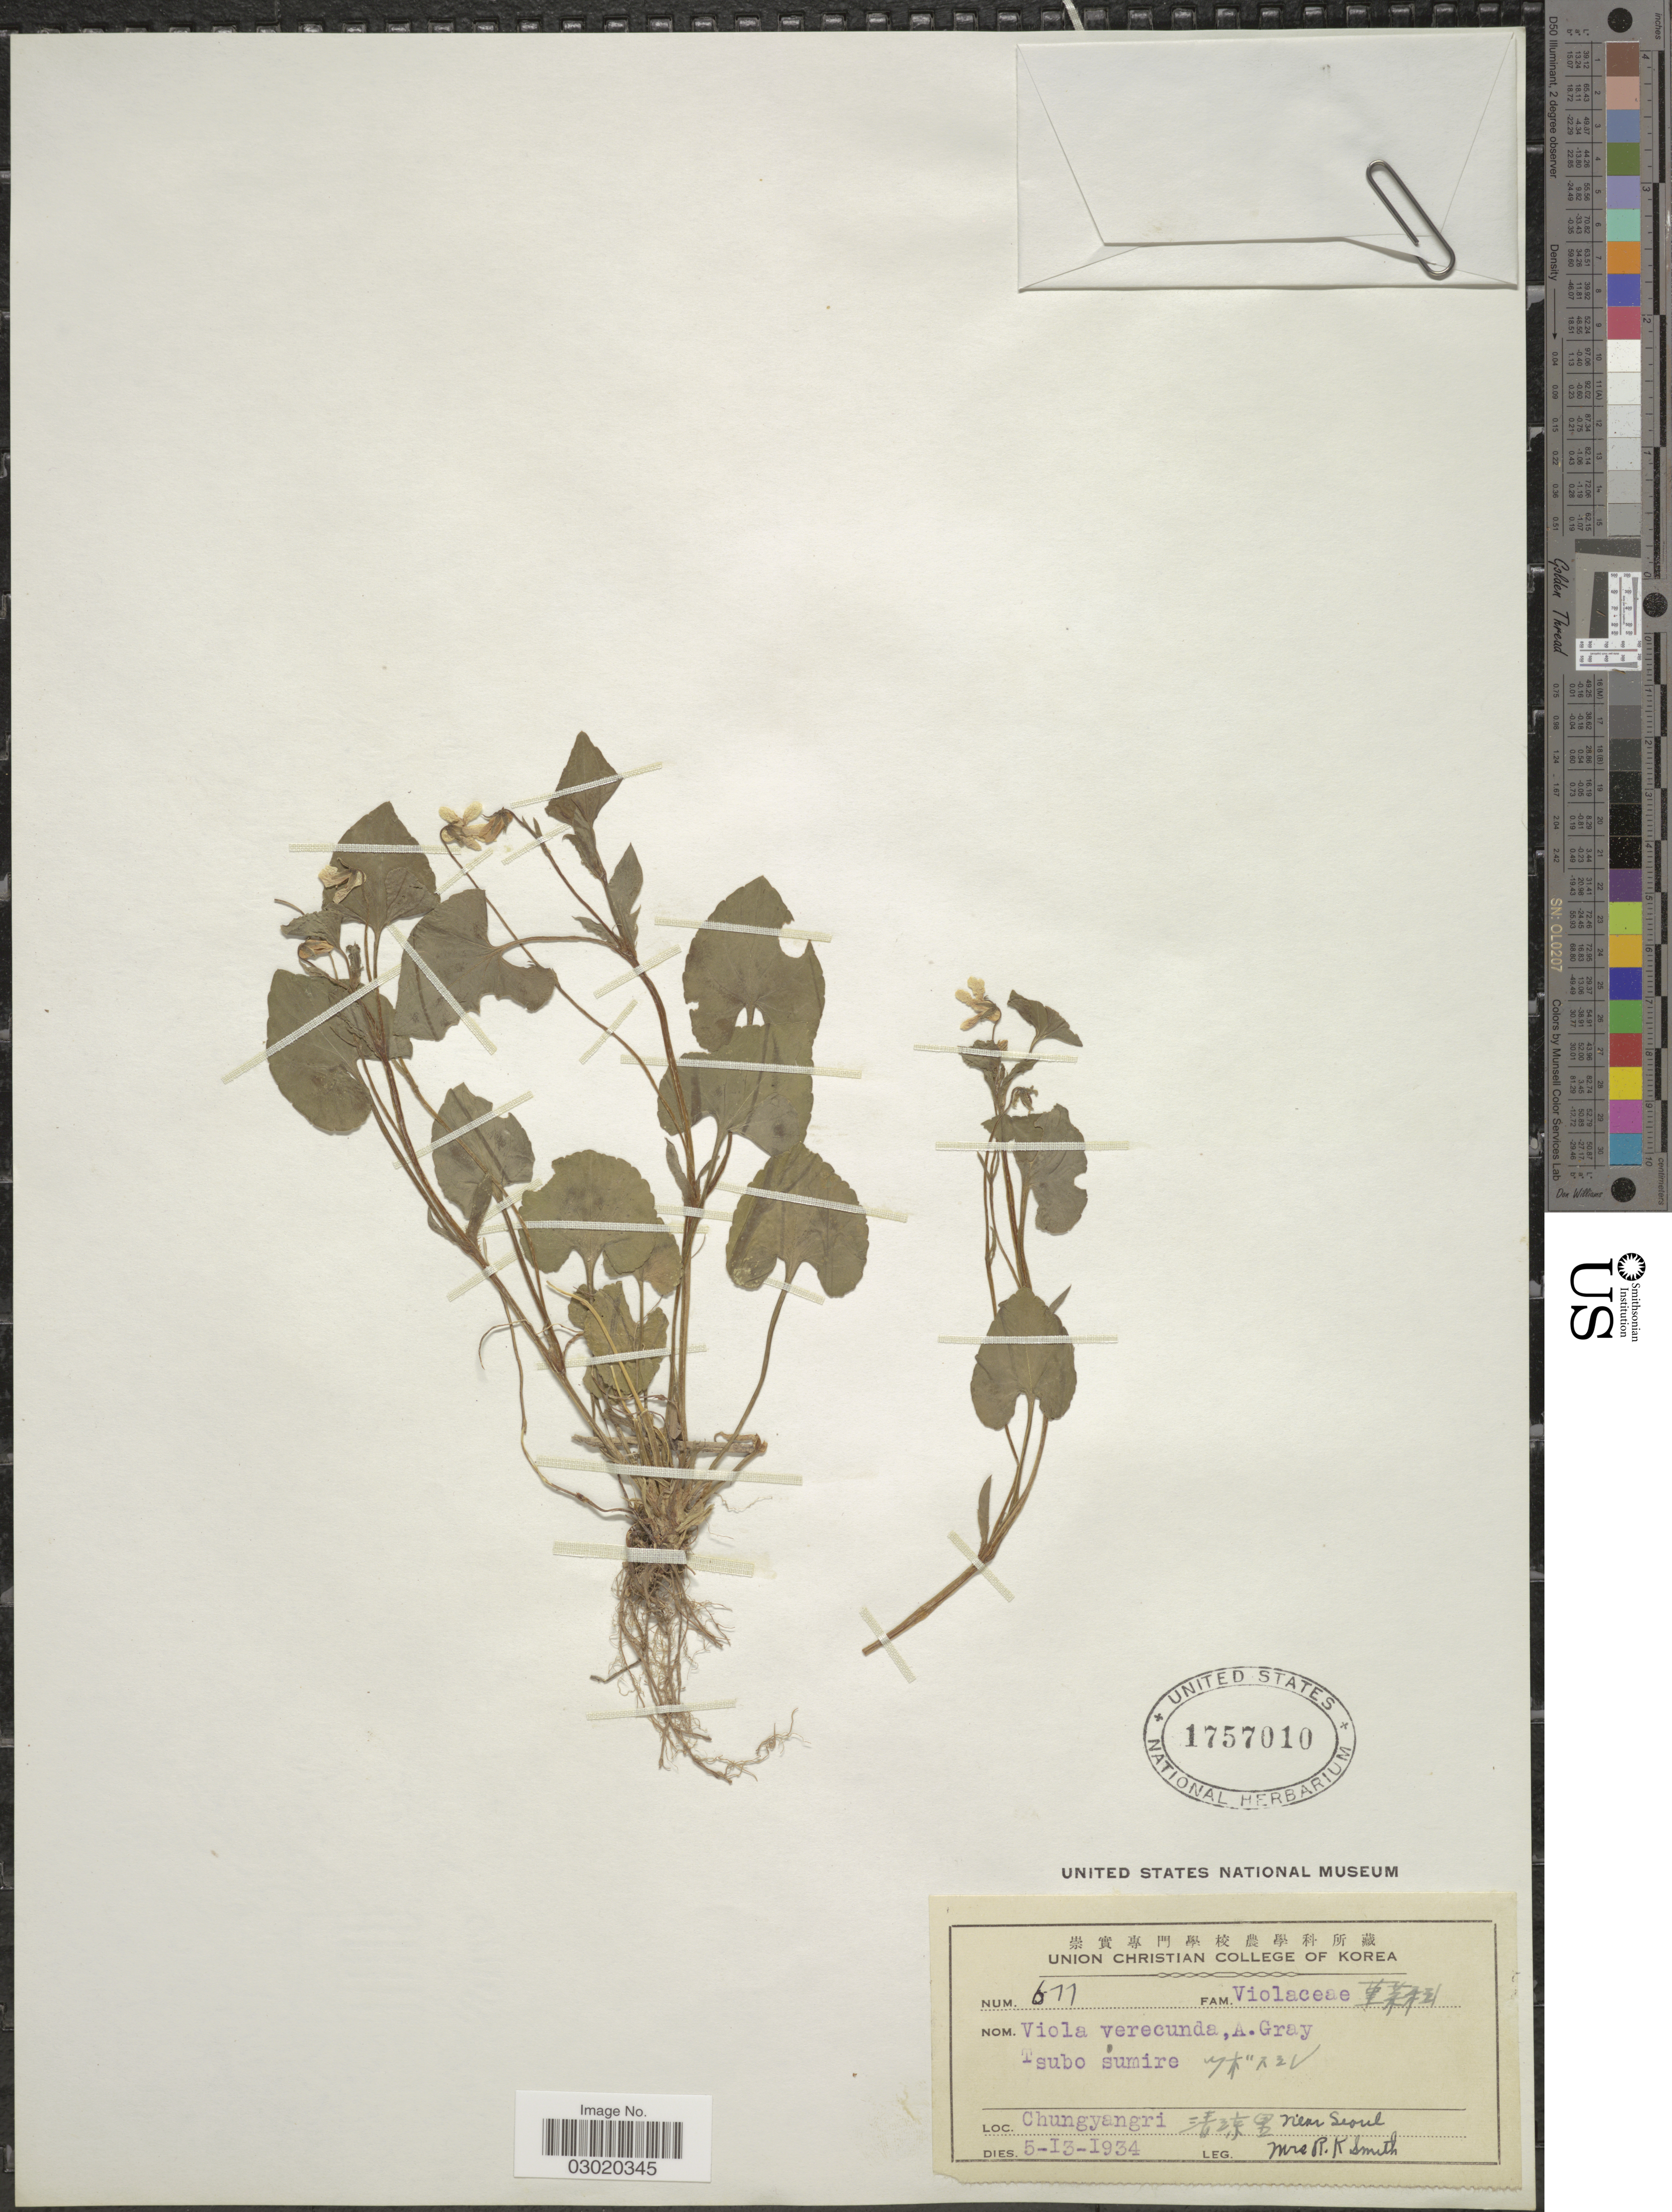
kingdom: Plantae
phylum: Tracheophyta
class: Magnoliopsida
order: Malpighiales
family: Violaceae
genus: Viola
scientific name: Viola verecunda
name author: A. Gray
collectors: R. Smith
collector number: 677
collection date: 1934-05-13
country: South Korea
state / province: Seoul Special City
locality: Chungyangri.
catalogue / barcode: US 1757010